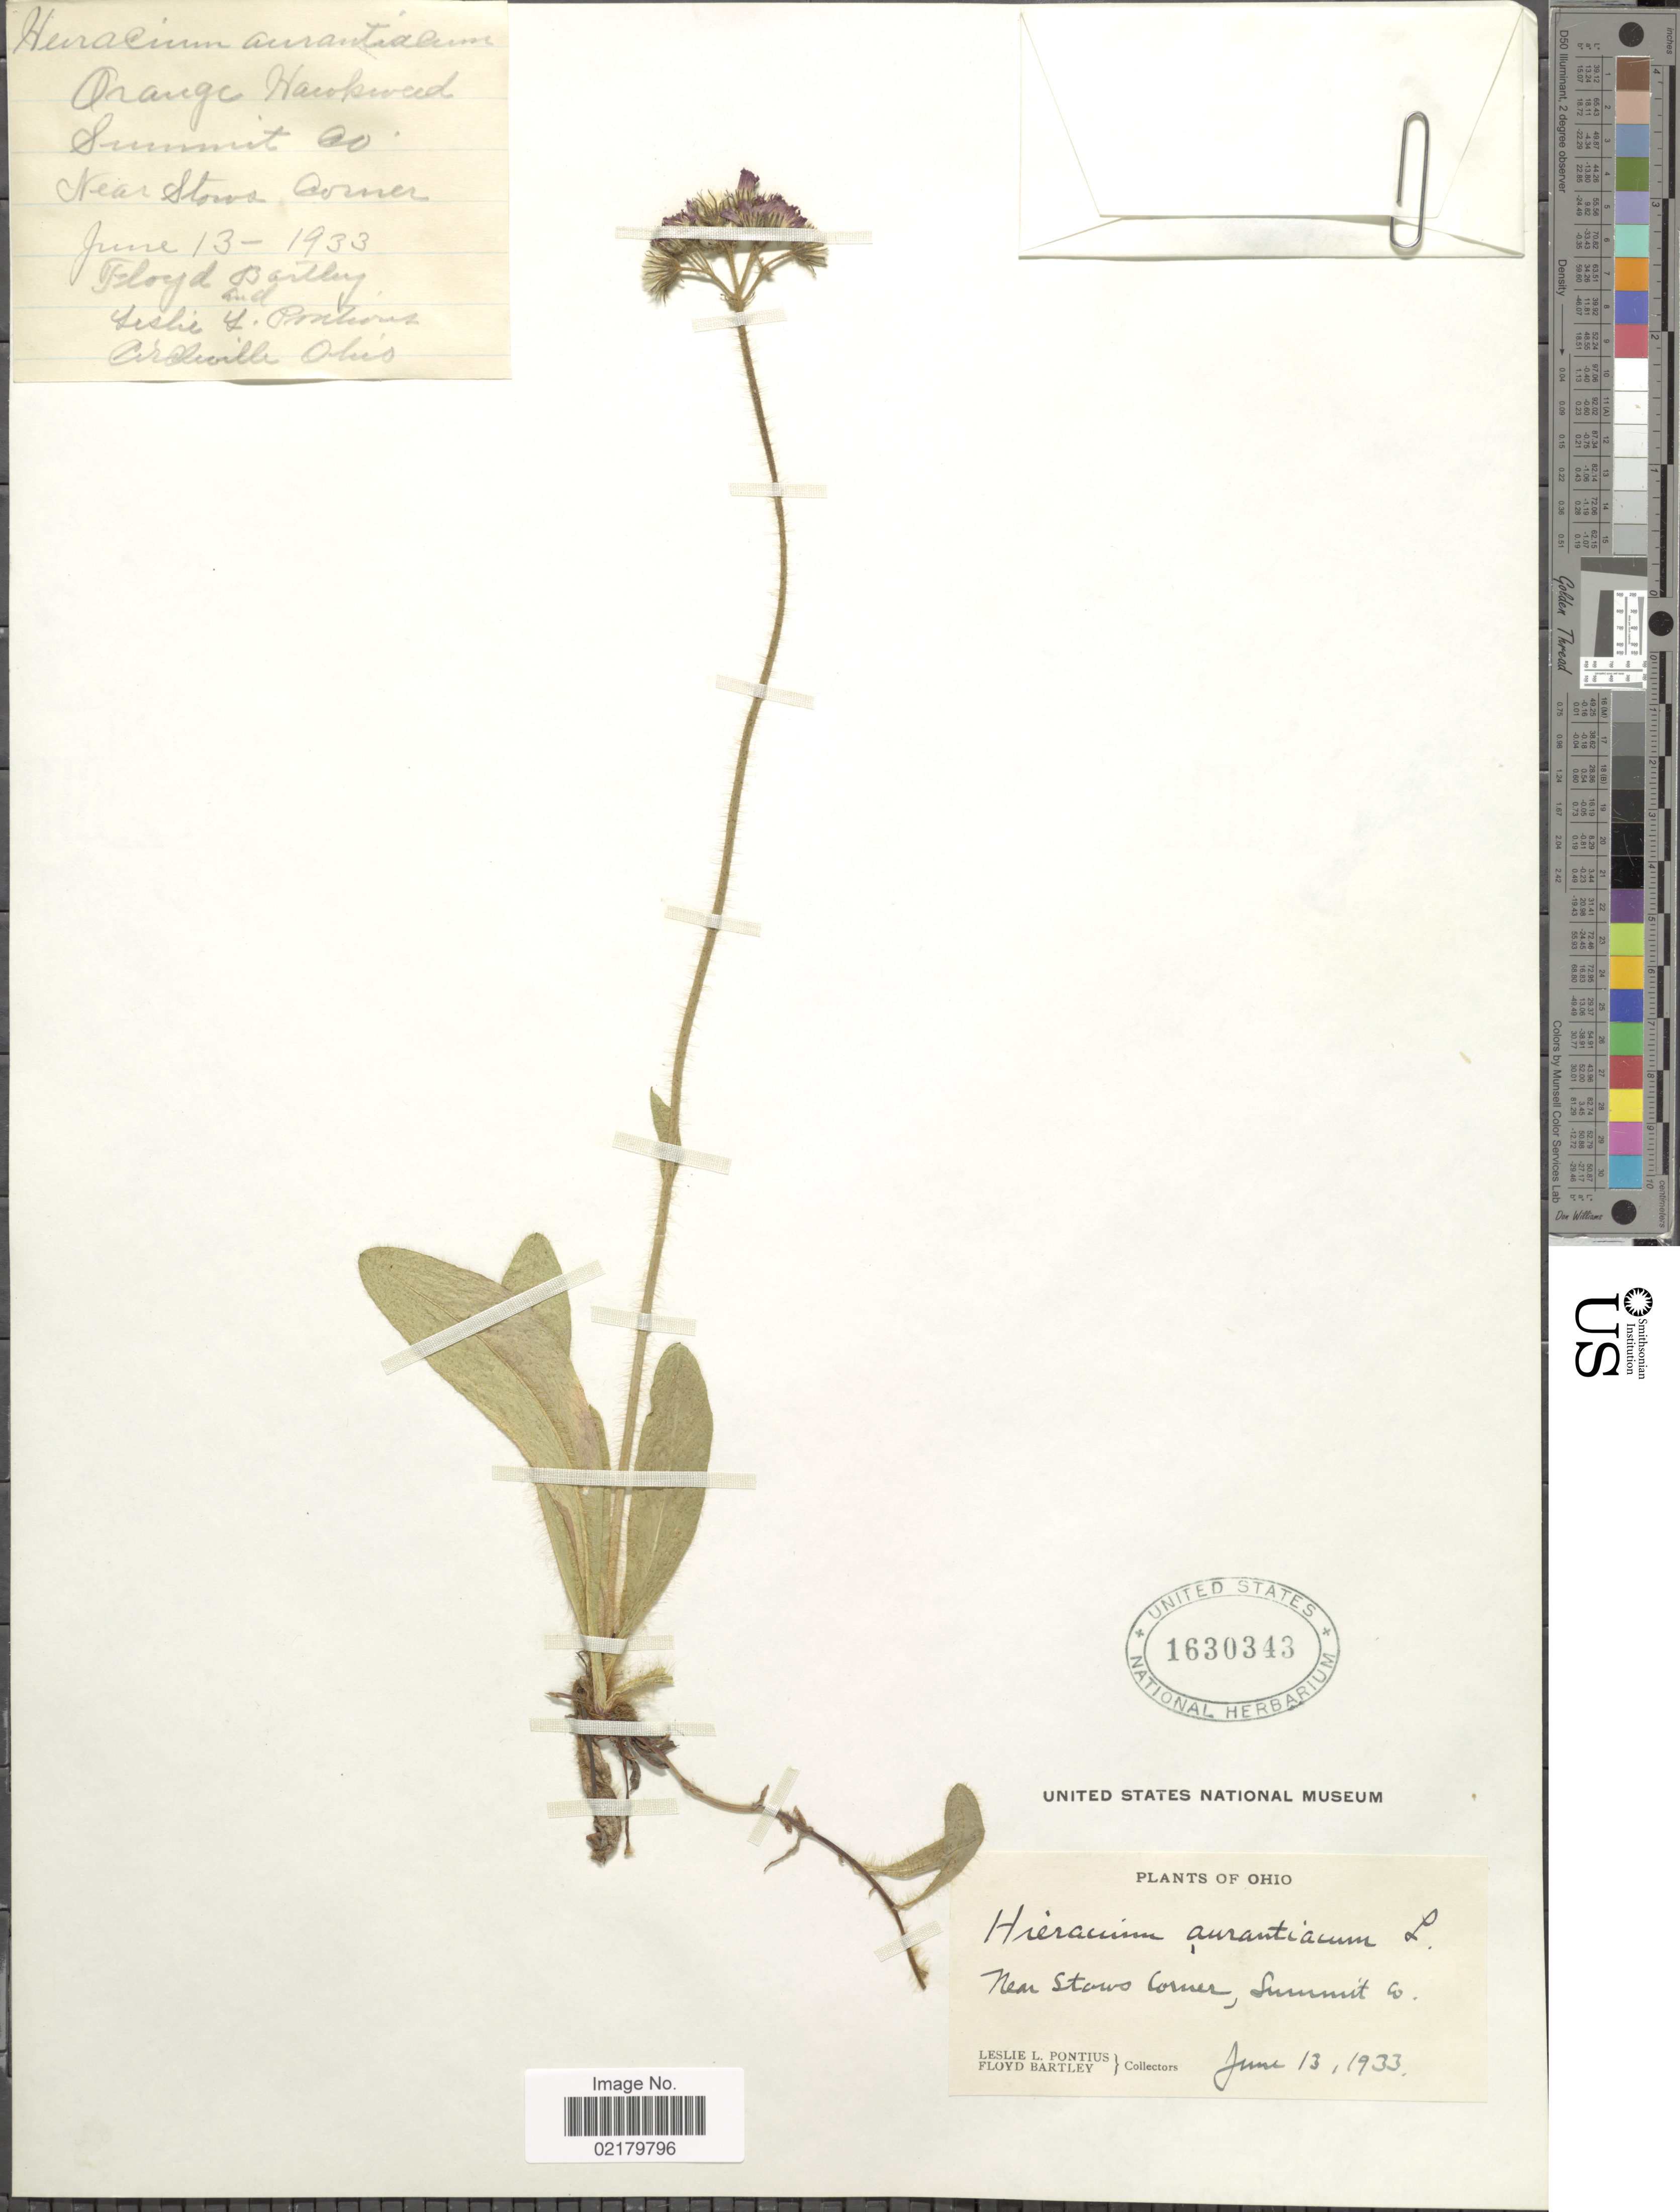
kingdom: Plantae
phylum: Tracheophyta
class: Magnoliopsida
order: Asterales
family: Asteraceae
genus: Pilosella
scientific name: Pilosella aurantiaca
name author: (L.) F.W. Schultz & Sch. Bip.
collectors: L. Pontius & F. Bartley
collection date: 1933-06-13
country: United States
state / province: Ohio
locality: Near Staws Corner, Summit Co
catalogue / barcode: US 1630343